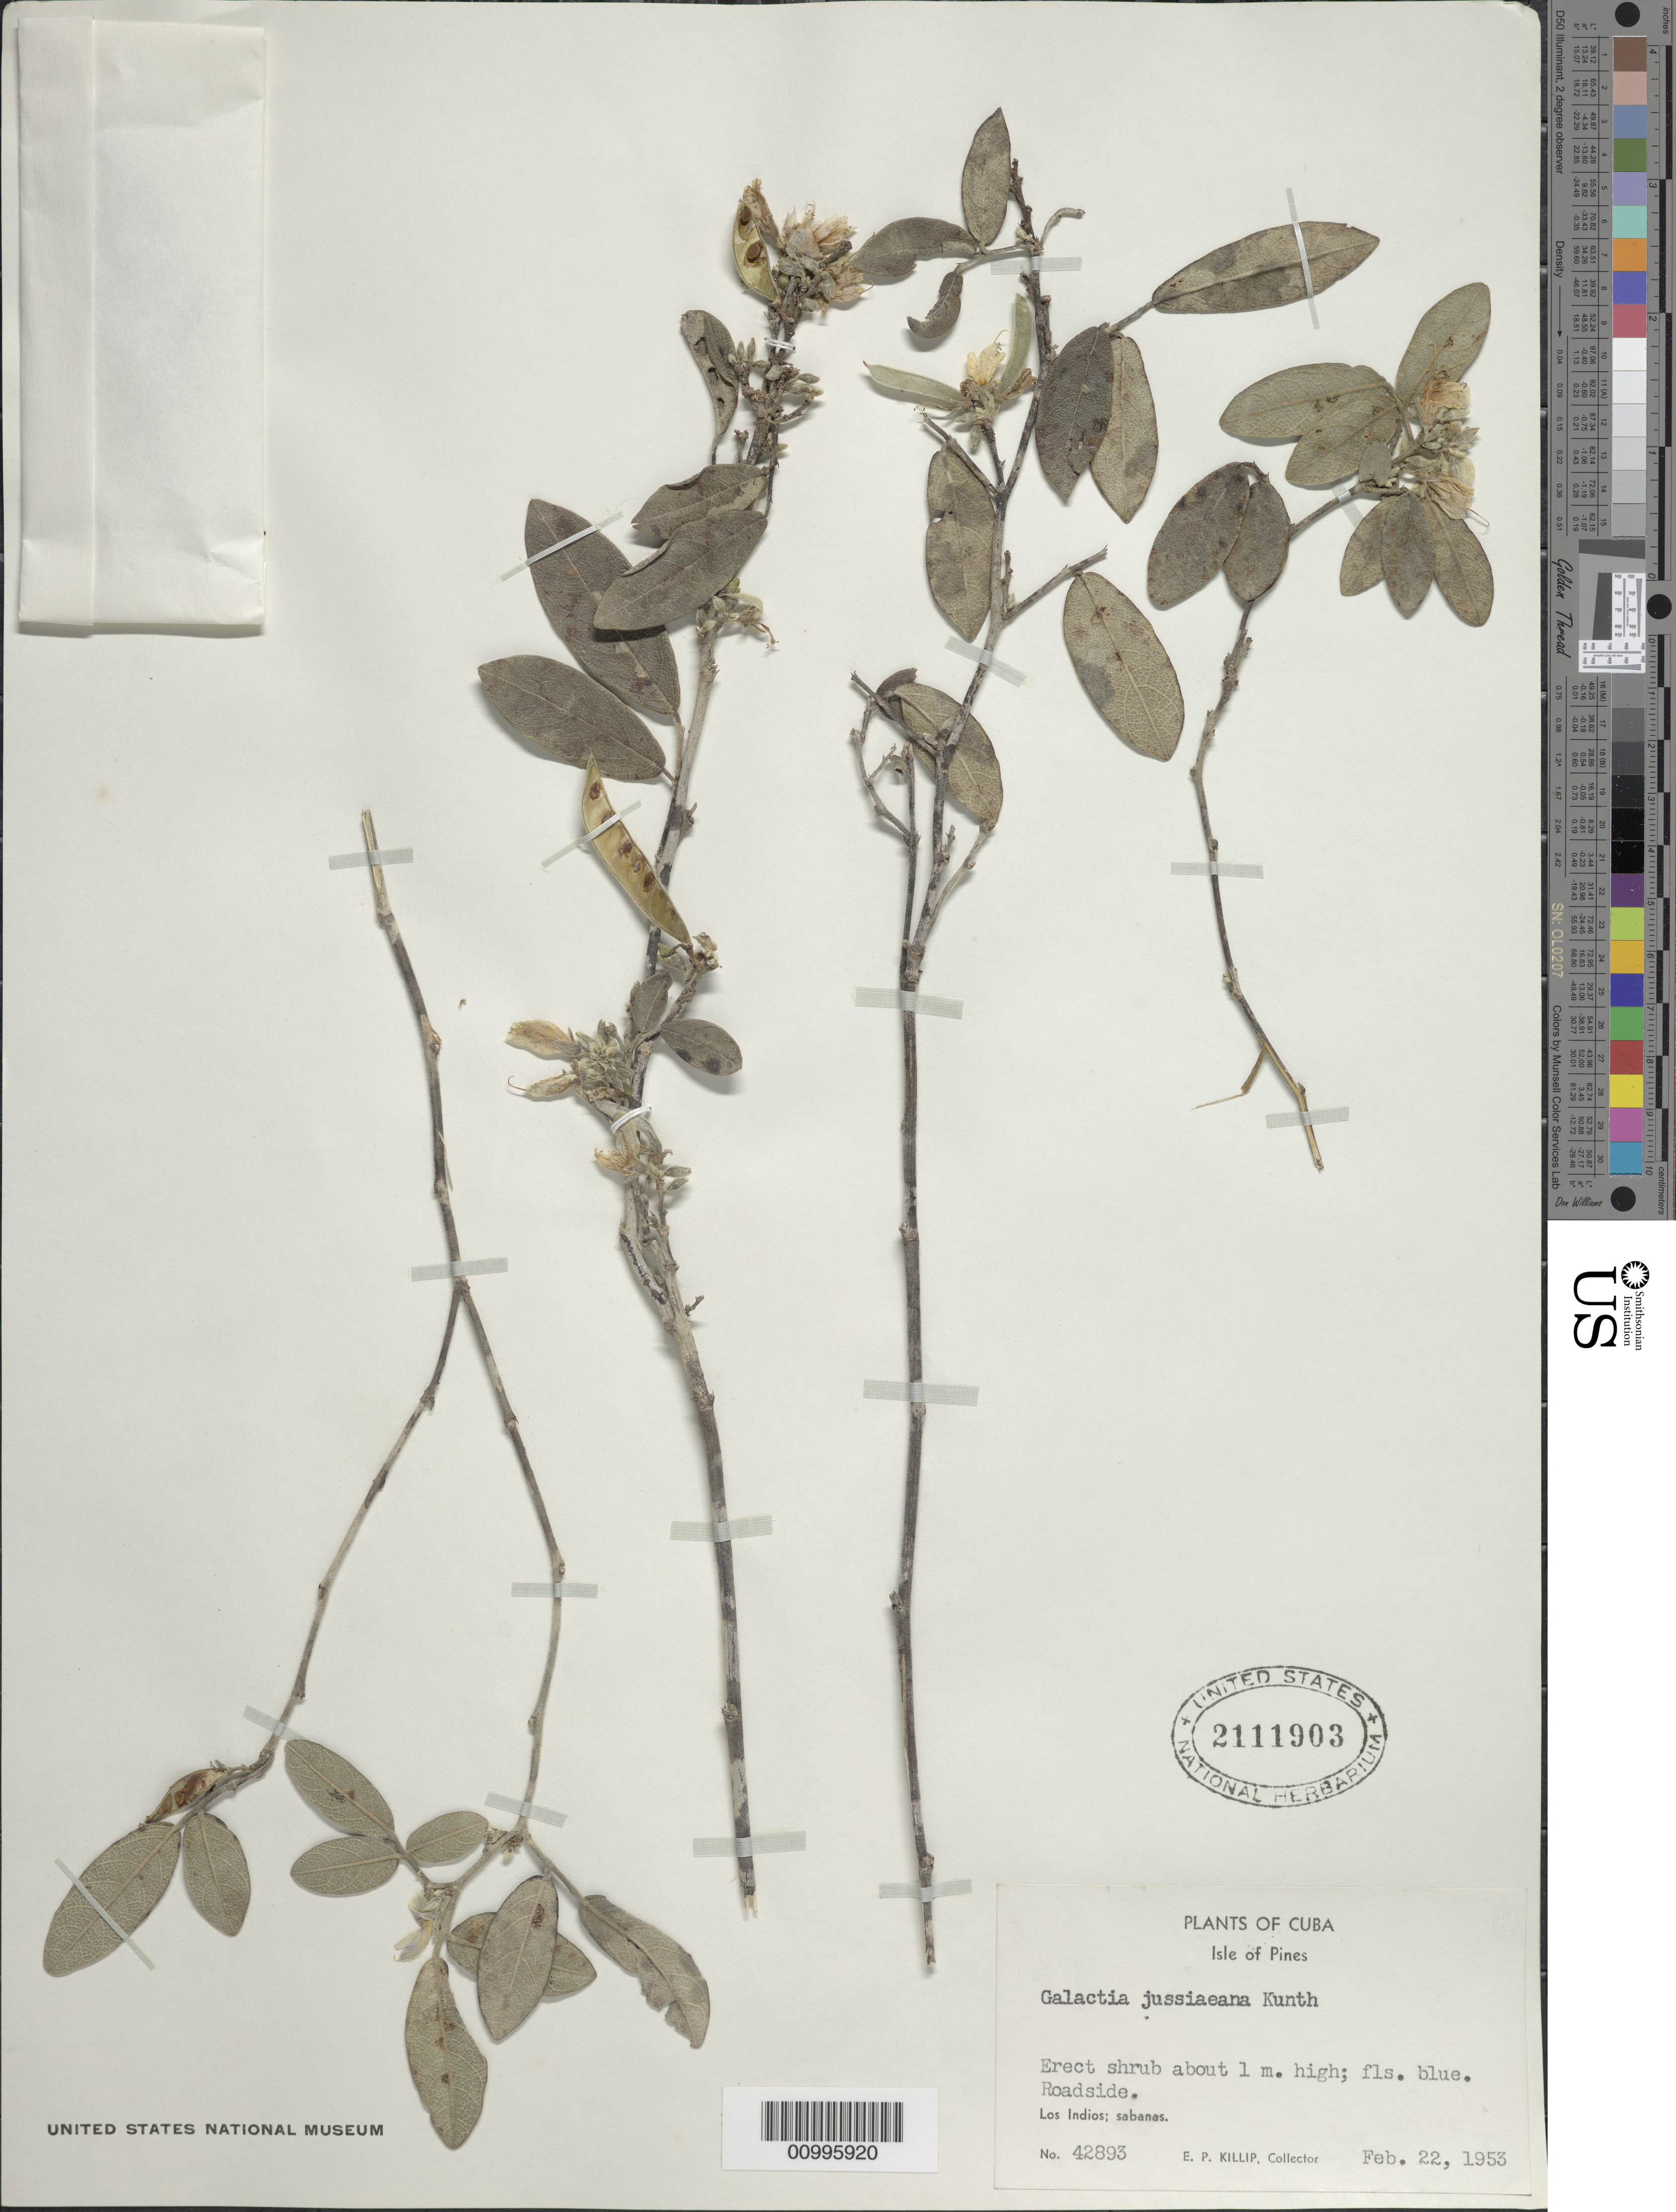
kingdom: Plantae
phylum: Tracheophyta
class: Magnoliopsida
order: Fabales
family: Fabaceae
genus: Galactia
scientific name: Galactia jussiaeana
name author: Kunth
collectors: E. P. Killip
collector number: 42893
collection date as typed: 22 Feb 1953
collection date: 1953-02-22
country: Cuba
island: Isla de la Juventud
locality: Los Indios;sabanas, roadside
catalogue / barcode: US 2111903